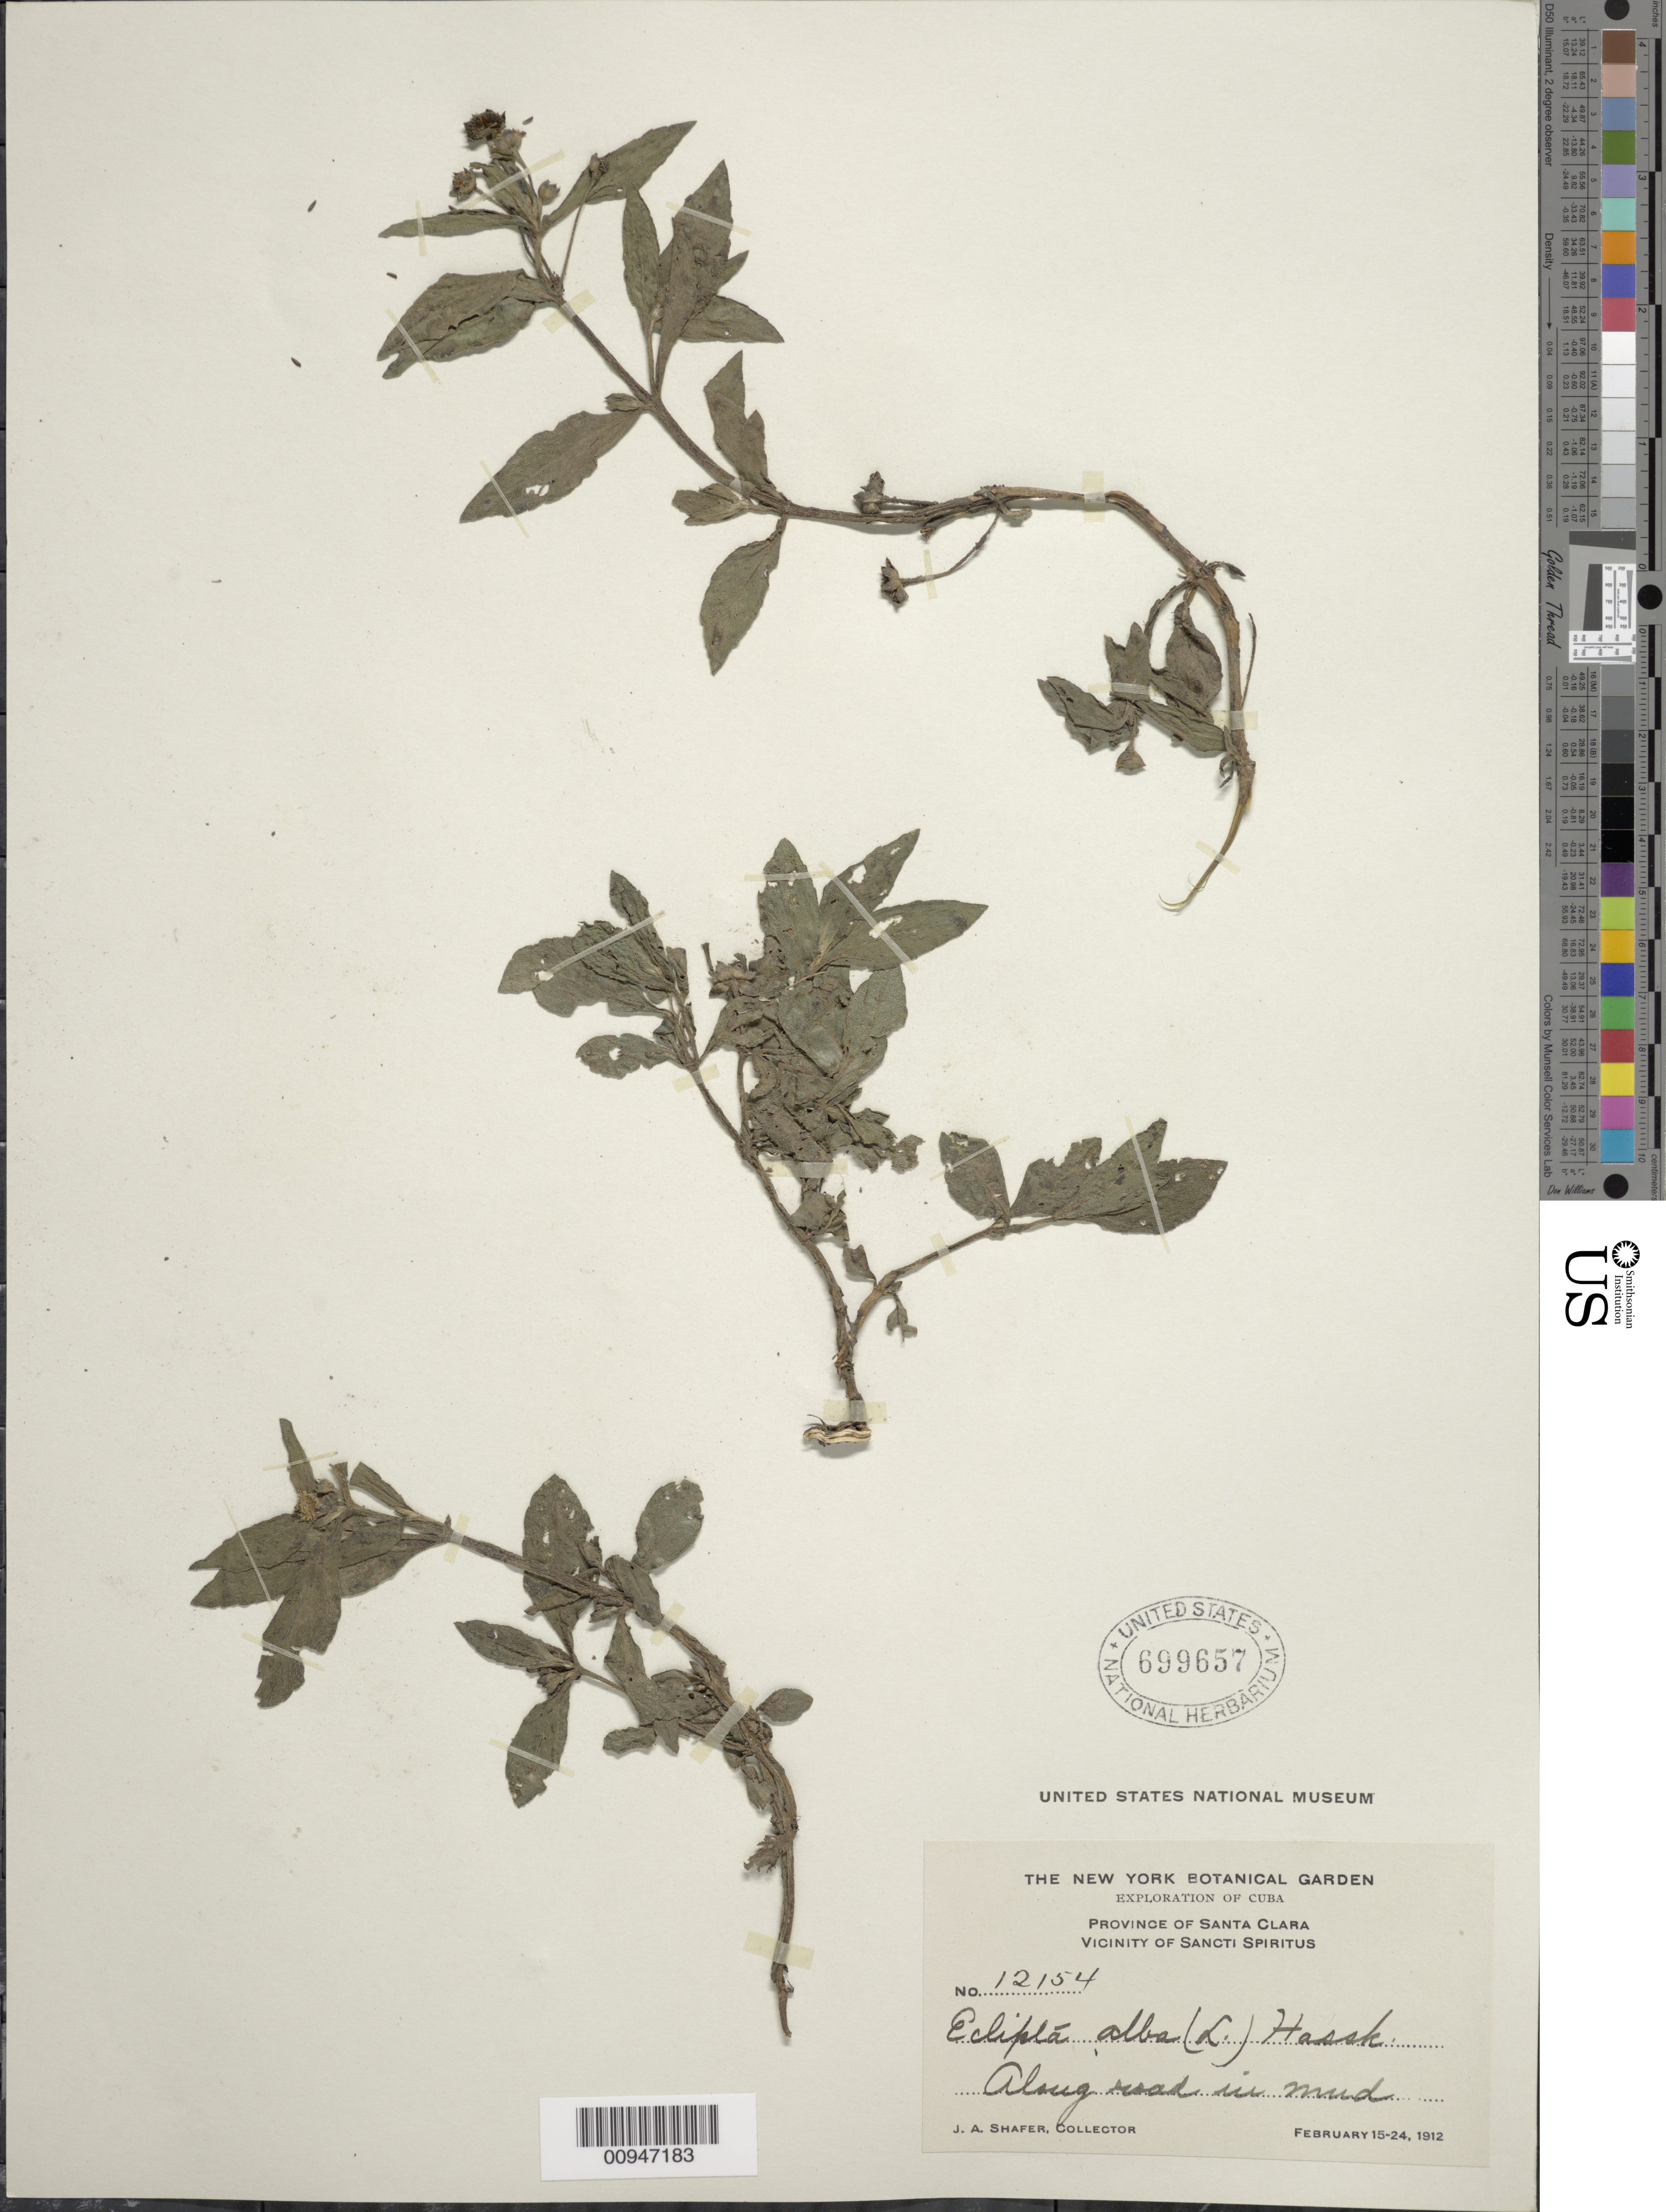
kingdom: Plantae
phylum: Tracheophyta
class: Magnoliopsida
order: Asterales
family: Asteraceae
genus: Eclipta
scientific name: Eclipta prostrata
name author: (L.) L.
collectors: J. A. Shafer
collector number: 12154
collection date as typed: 15 Feb 1912 to 24 Feb 1912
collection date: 1912-02-15/1912-02-24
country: Cuba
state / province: Las Villas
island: Cuba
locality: Vicinity of Sancti Spiritus, along road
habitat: Along road in mud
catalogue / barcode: US 699657